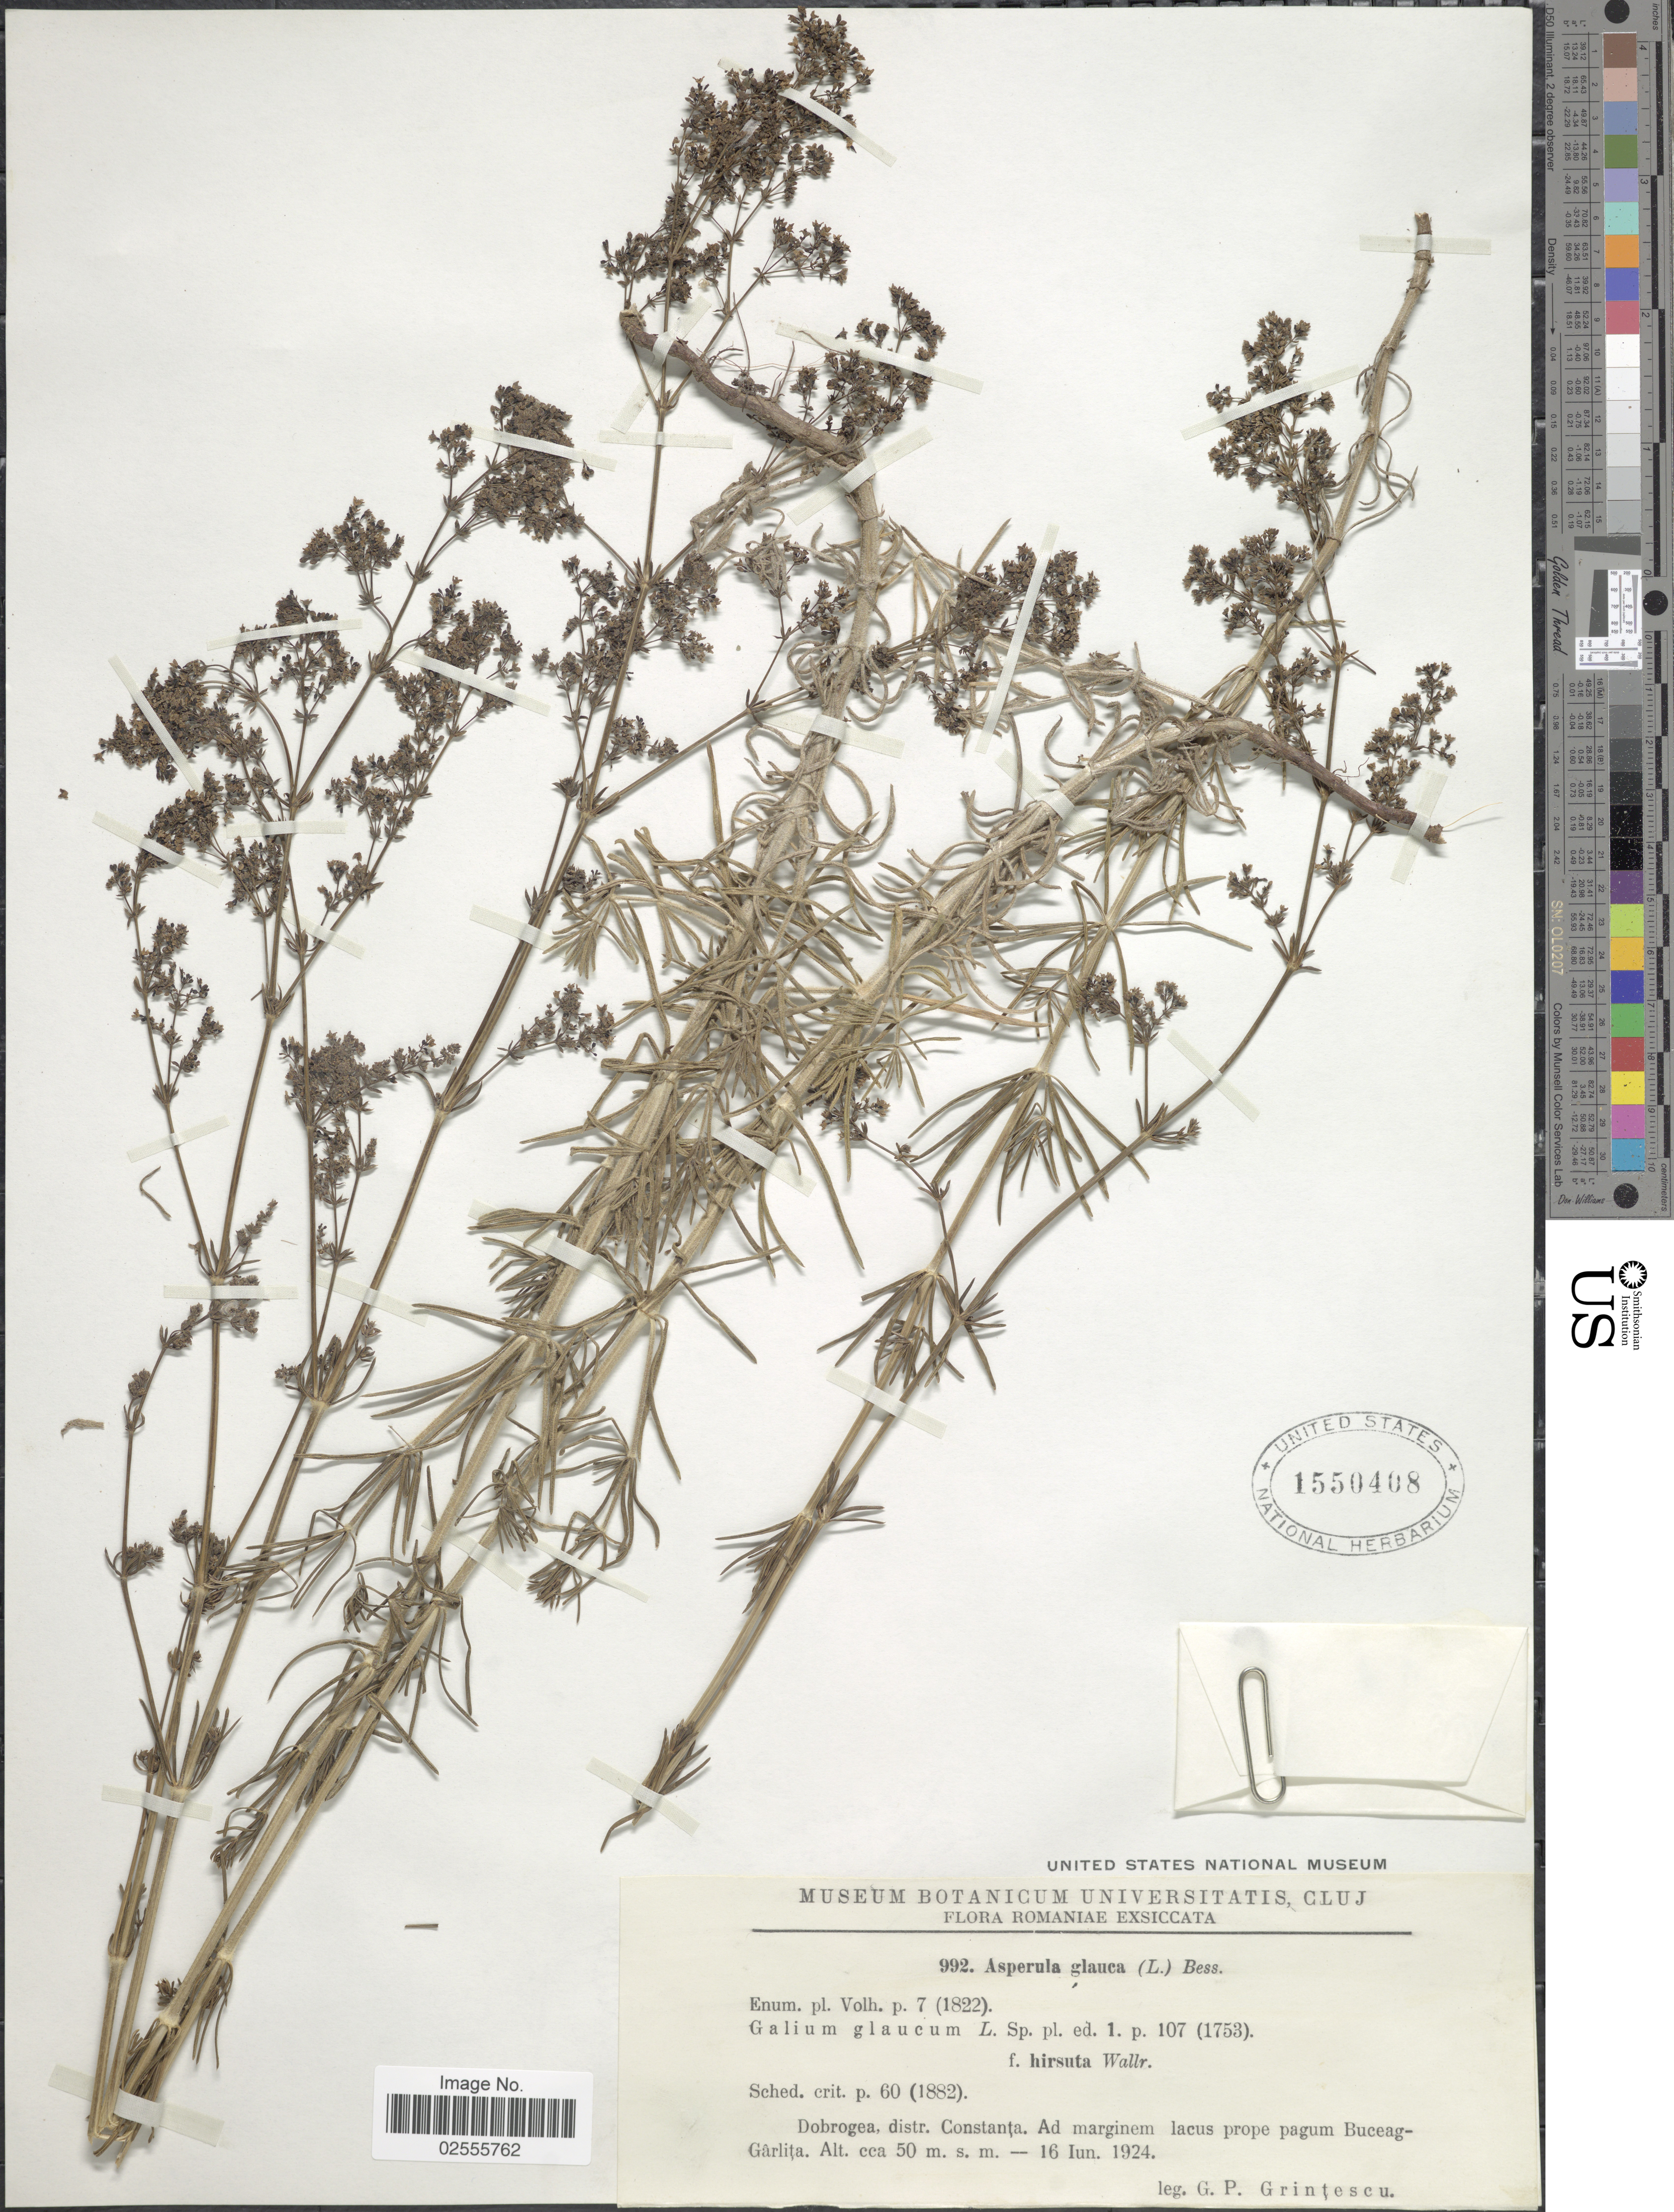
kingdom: Plantae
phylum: Tracheophyta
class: Magnoliopsida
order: Gentianales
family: Rubiaceae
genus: Asperula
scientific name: Asperula glauca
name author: L.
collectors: G. Grintescu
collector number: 992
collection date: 1924-06-16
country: Romania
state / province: Constanta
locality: Dobrogea, ad marginem lacus prope pagum Buceag-Garlita.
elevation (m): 50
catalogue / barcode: US 1550408